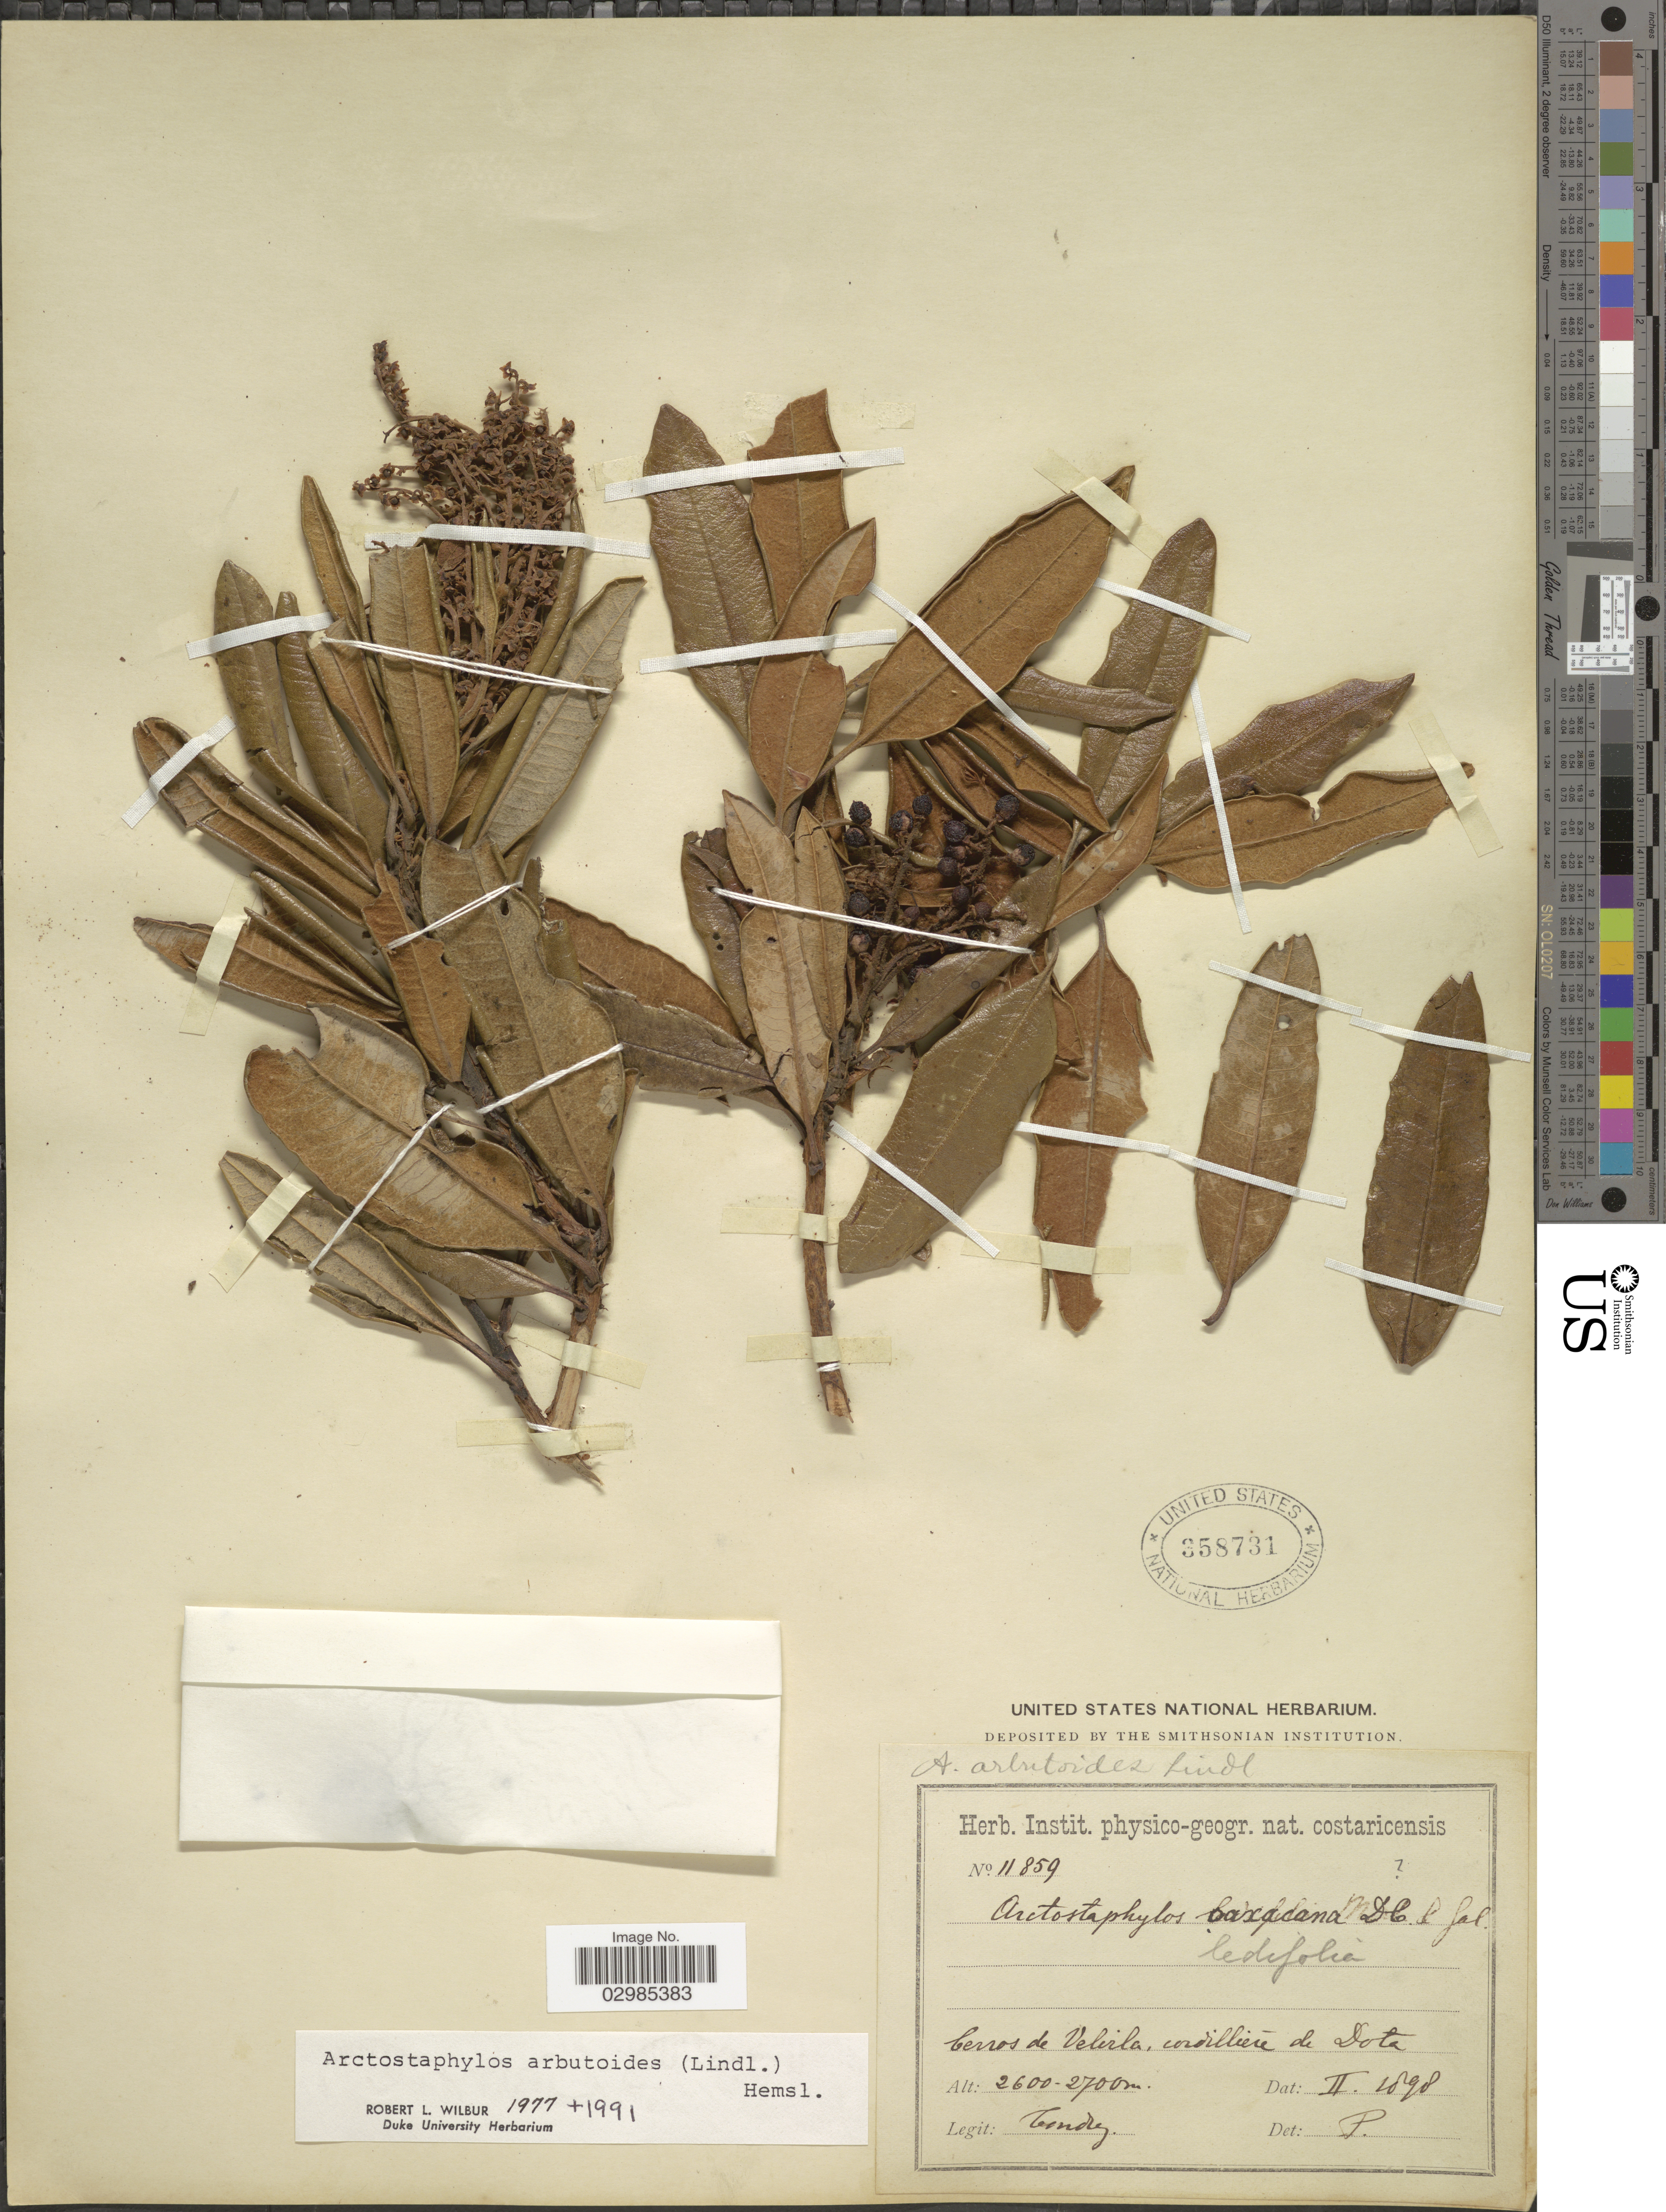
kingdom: Plantae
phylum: Tracheophyta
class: Magnoliopsida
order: Ericales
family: Ericaceae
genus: Arctostaphylos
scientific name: Arctostaphylos arbutoides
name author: (Lindl.) Hemsl.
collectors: Tonduz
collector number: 11859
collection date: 1898-02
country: Costa Rica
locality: Cerros de Velirla, cordillieré de Dota.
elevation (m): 2600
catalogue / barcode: US 358731